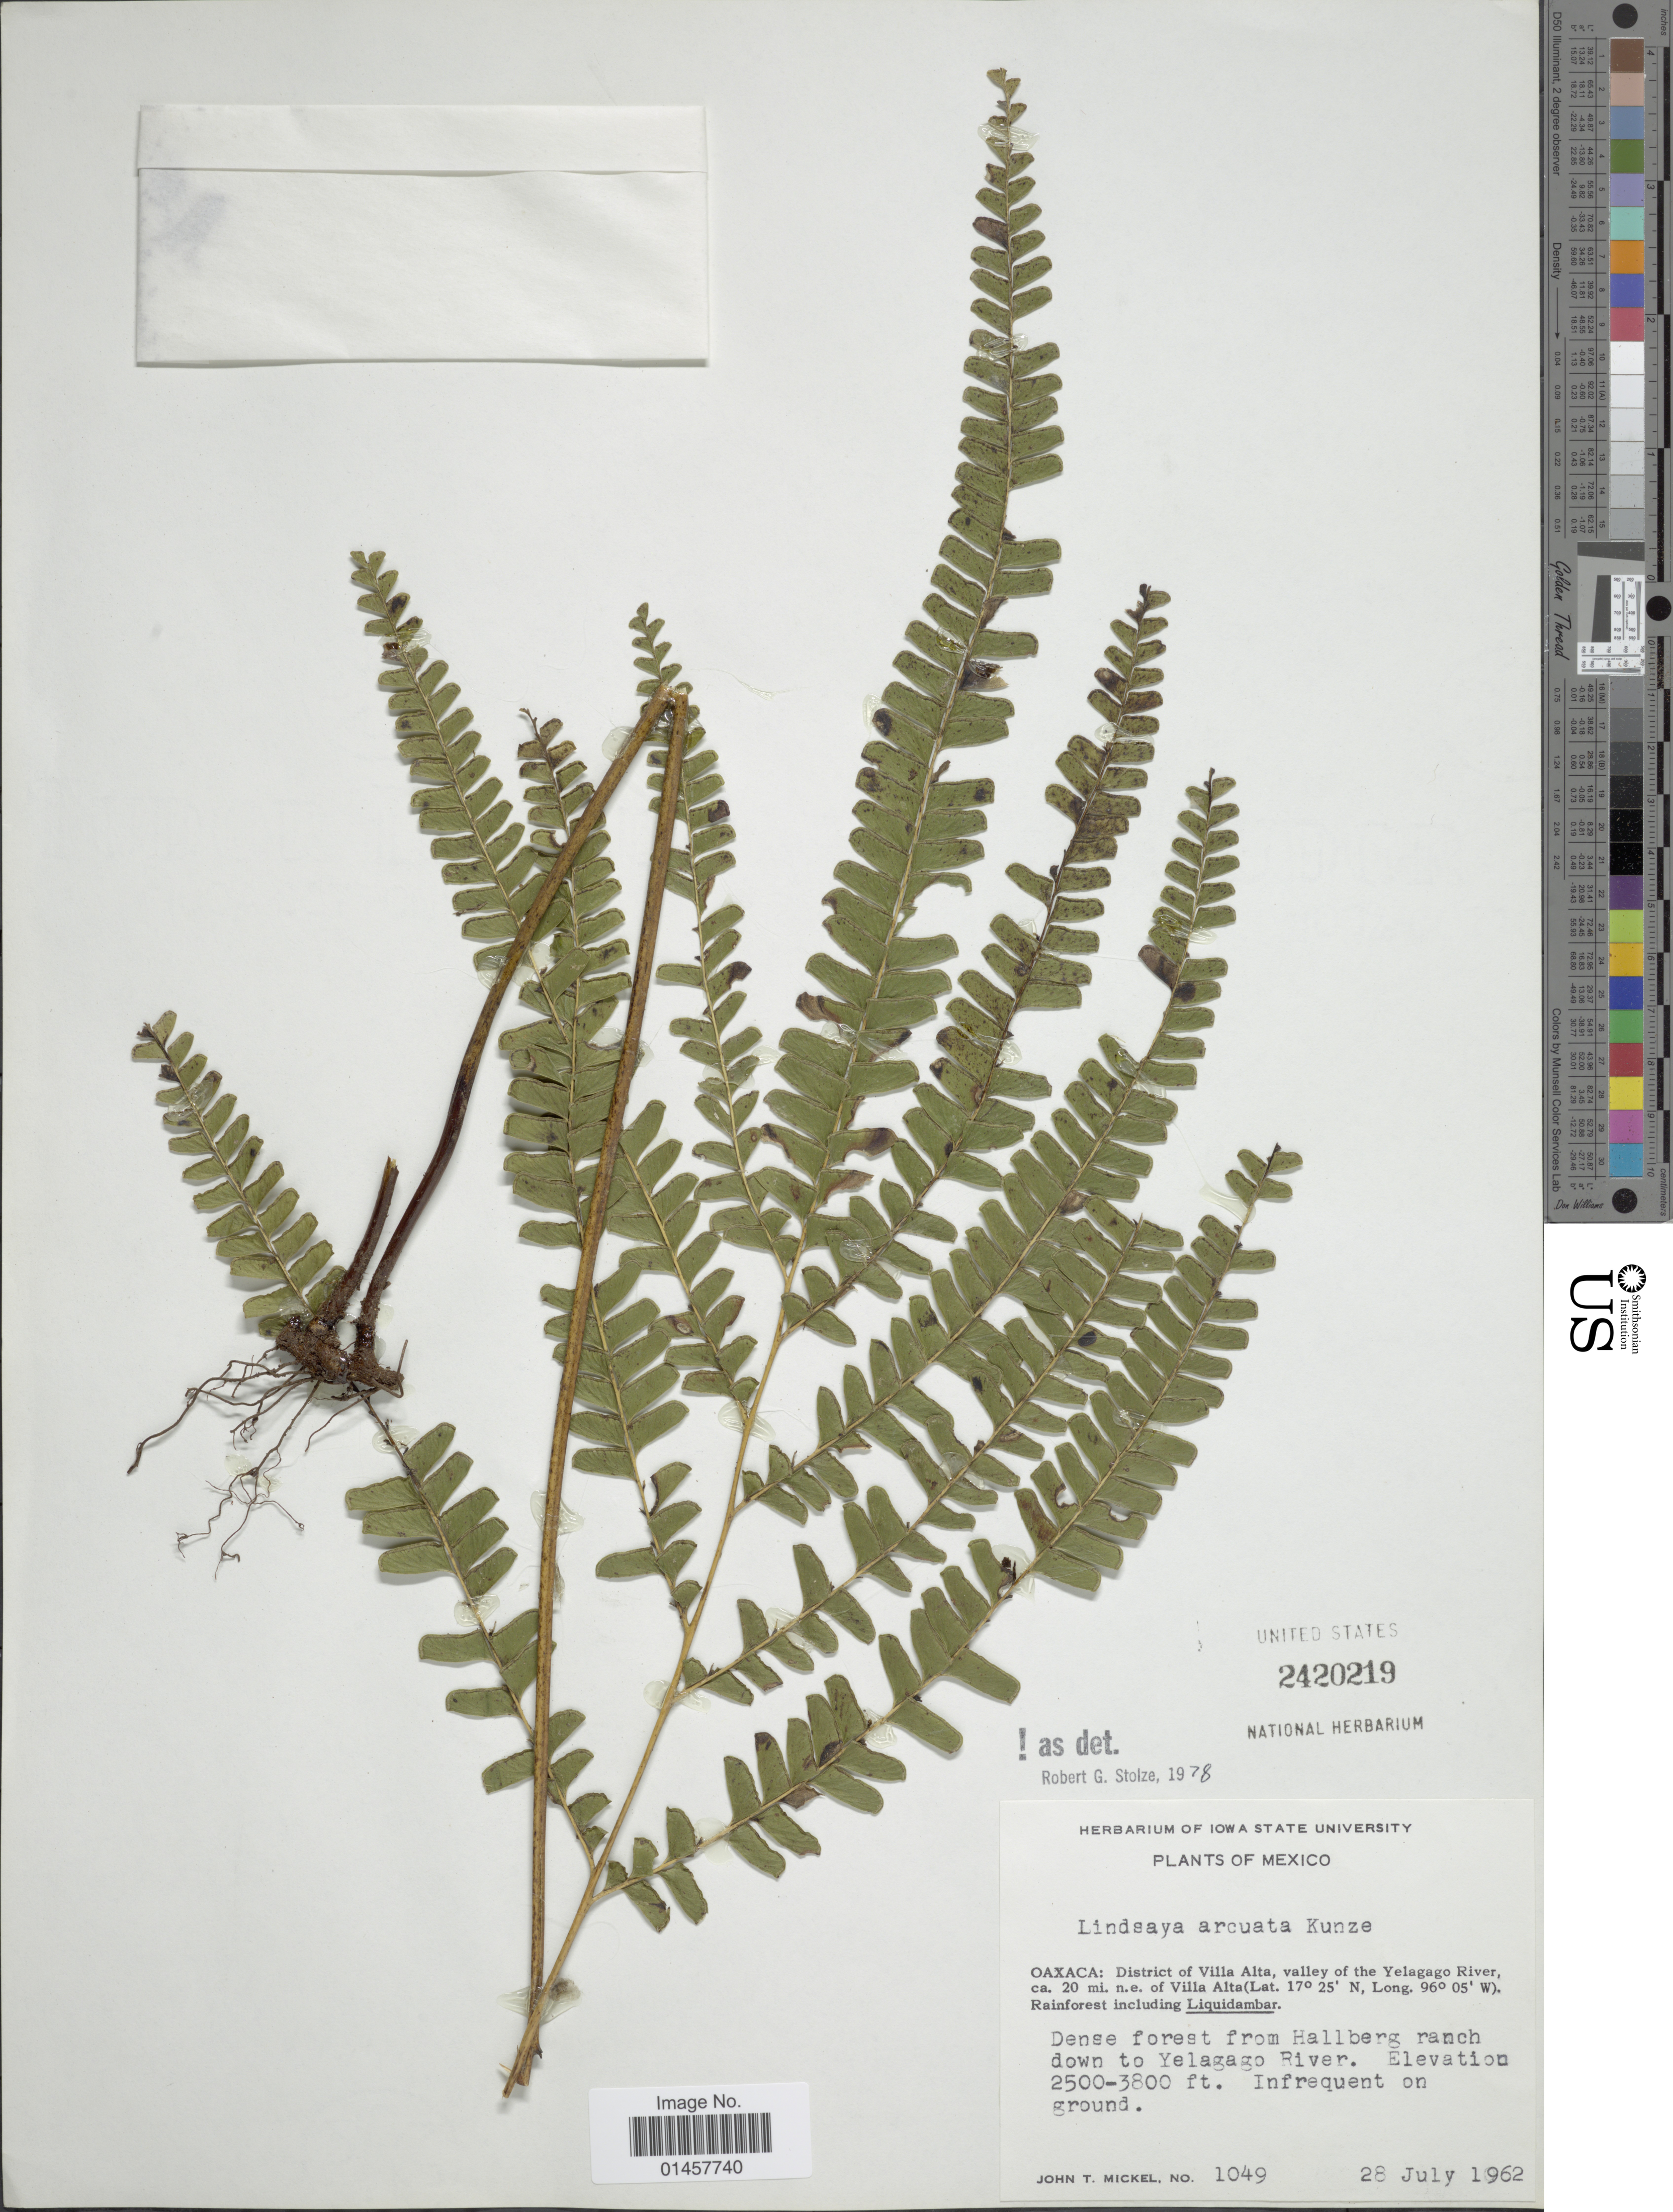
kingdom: Plantae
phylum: Tracheophyta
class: Polypodiopsida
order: Polypodiales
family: Lindsaeaceae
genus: Lindsaea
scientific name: Lindsaea arcuata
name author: Kunze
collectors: J. T. Mickel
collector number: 1049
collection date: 1962-07-28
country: Mexico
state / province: Oaxaca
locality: Oaxaca: District of Villa Alta valley of the Yelagago river, ca. 20mi. n.e. of Villa Alta, dense forest from Hallberg ranch down to Yelagago river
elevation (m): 762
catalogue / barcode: US 2420219